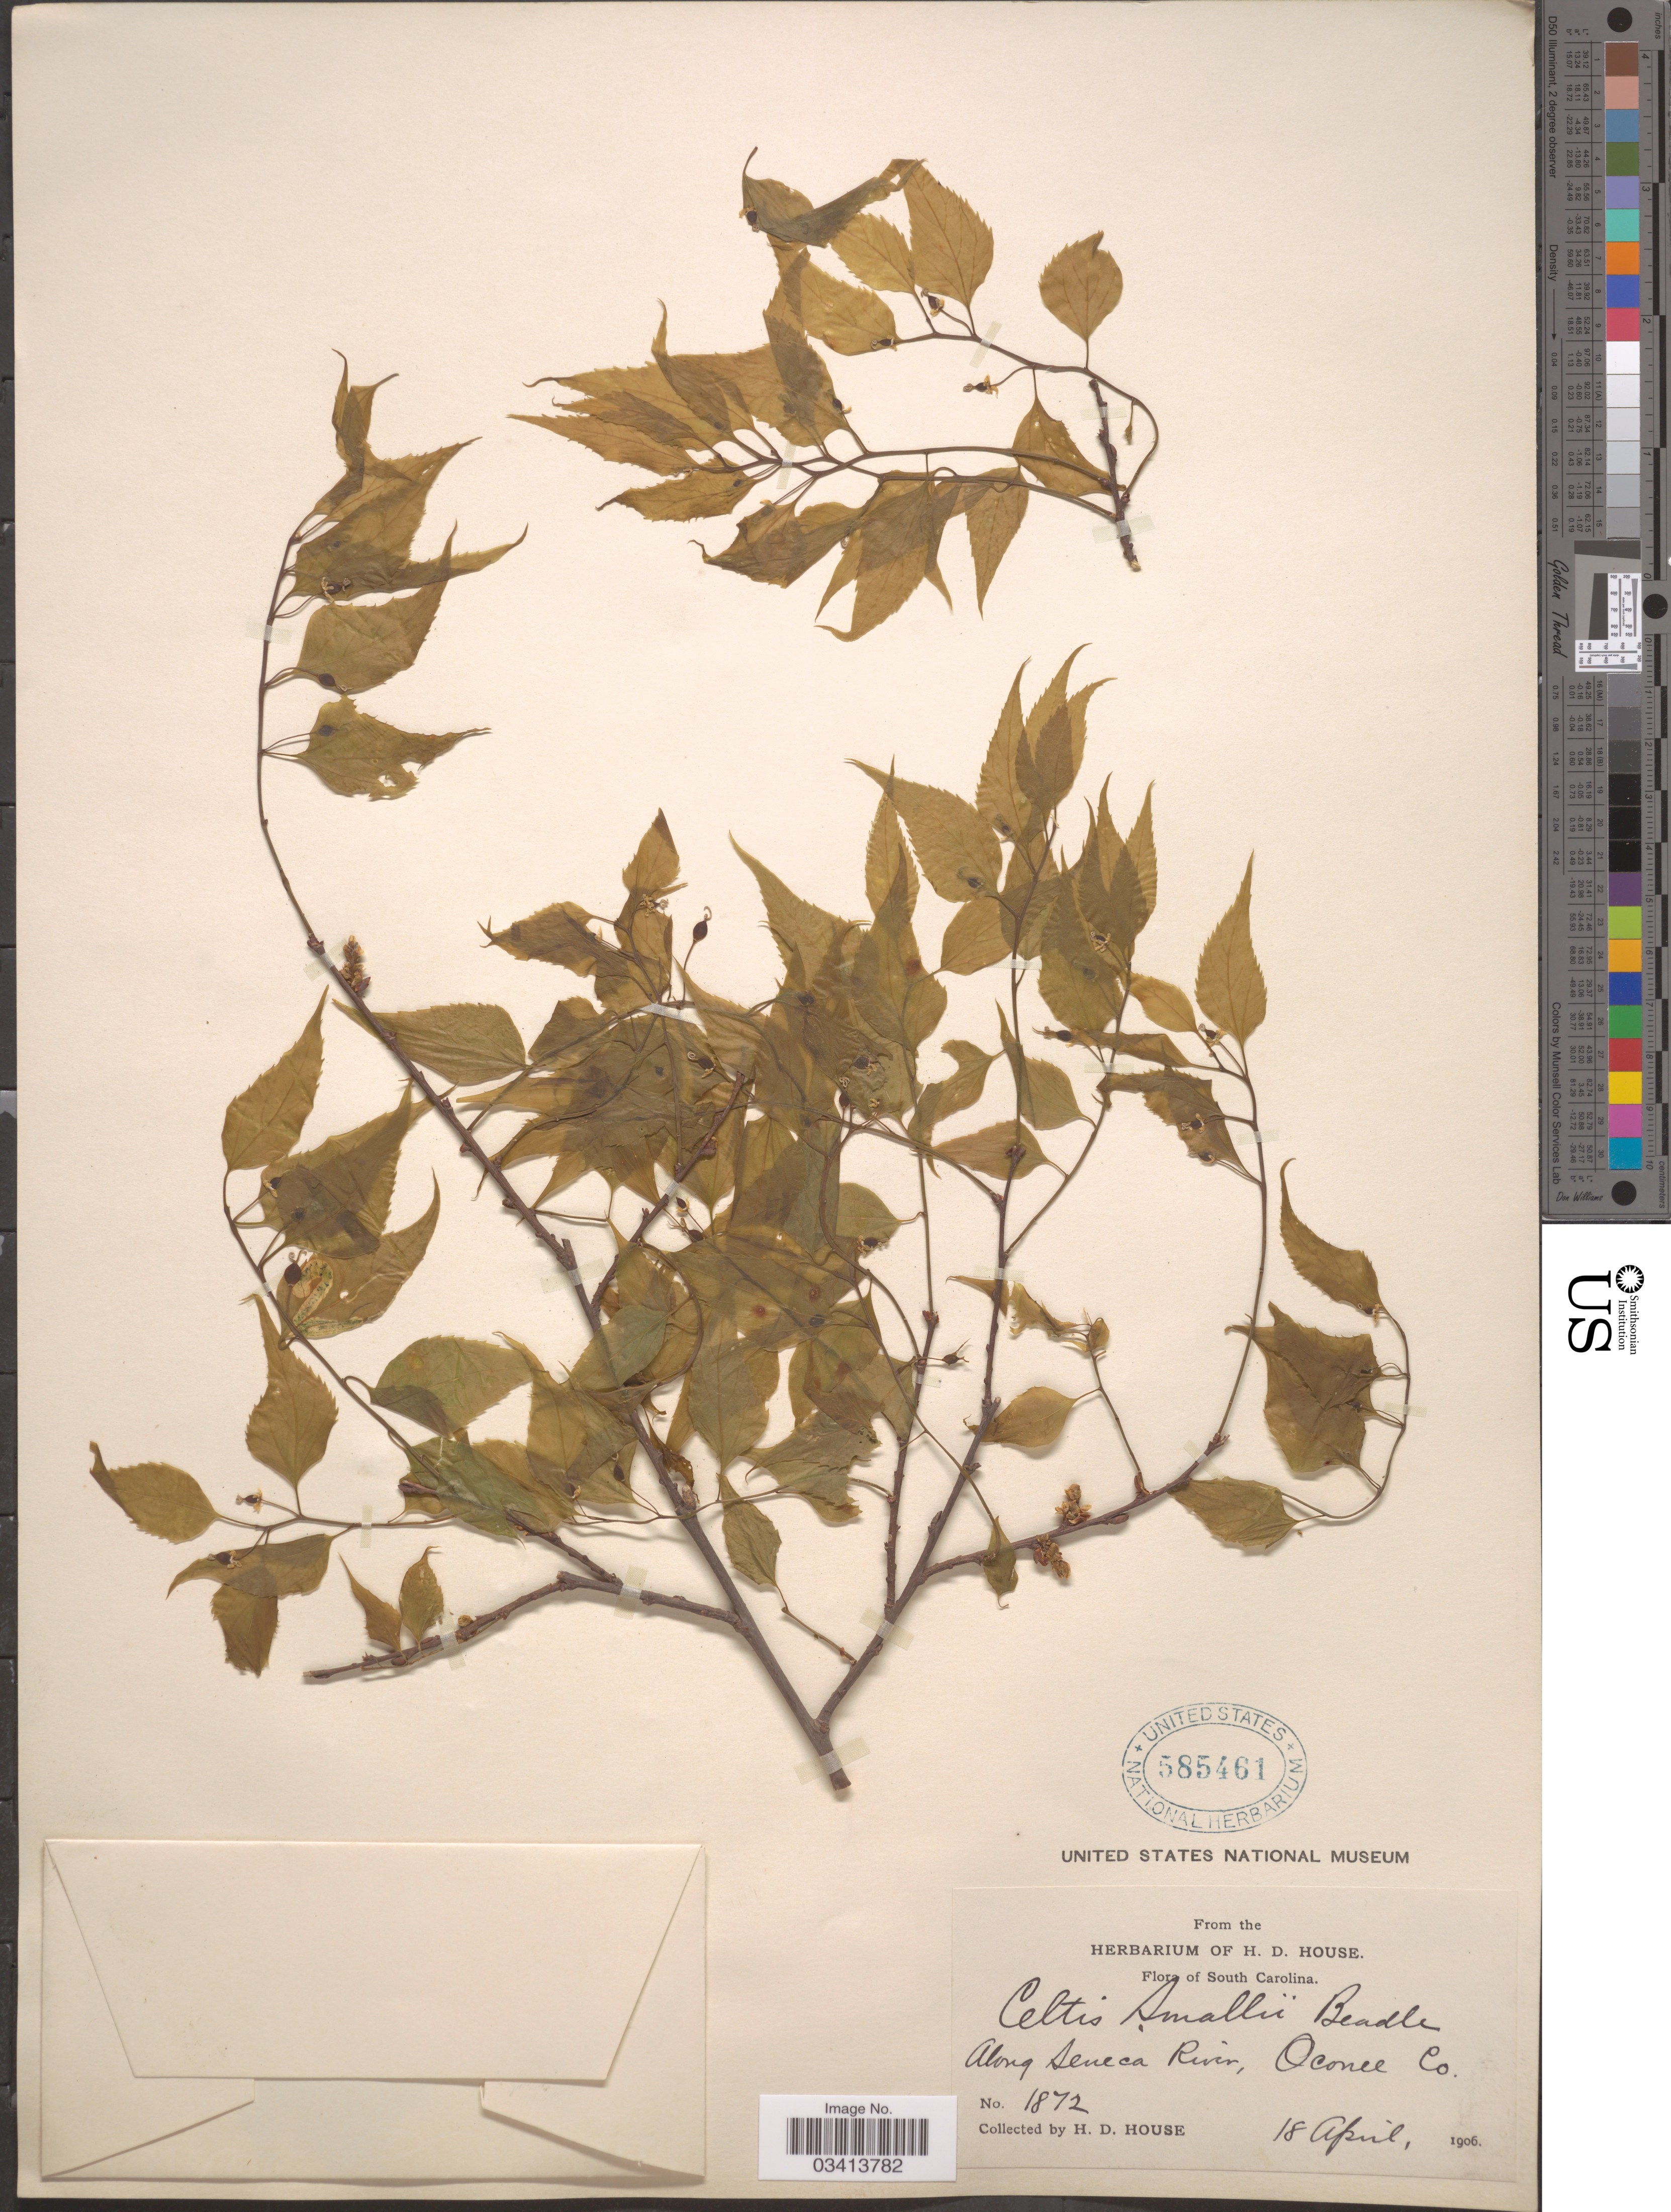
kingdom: Plantae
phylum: Tracheophyta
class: Magnoliopsida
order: Rosales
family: Cannabaceae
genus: Celtis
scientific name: Celtis laevigata var. smallii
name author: (Beadle) Sarg.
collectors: H. D. House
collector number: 1872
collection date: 1906-04-18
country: United States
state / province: South Carolina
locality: Along Seneca River, Oconee Co.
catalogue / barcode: US 585461